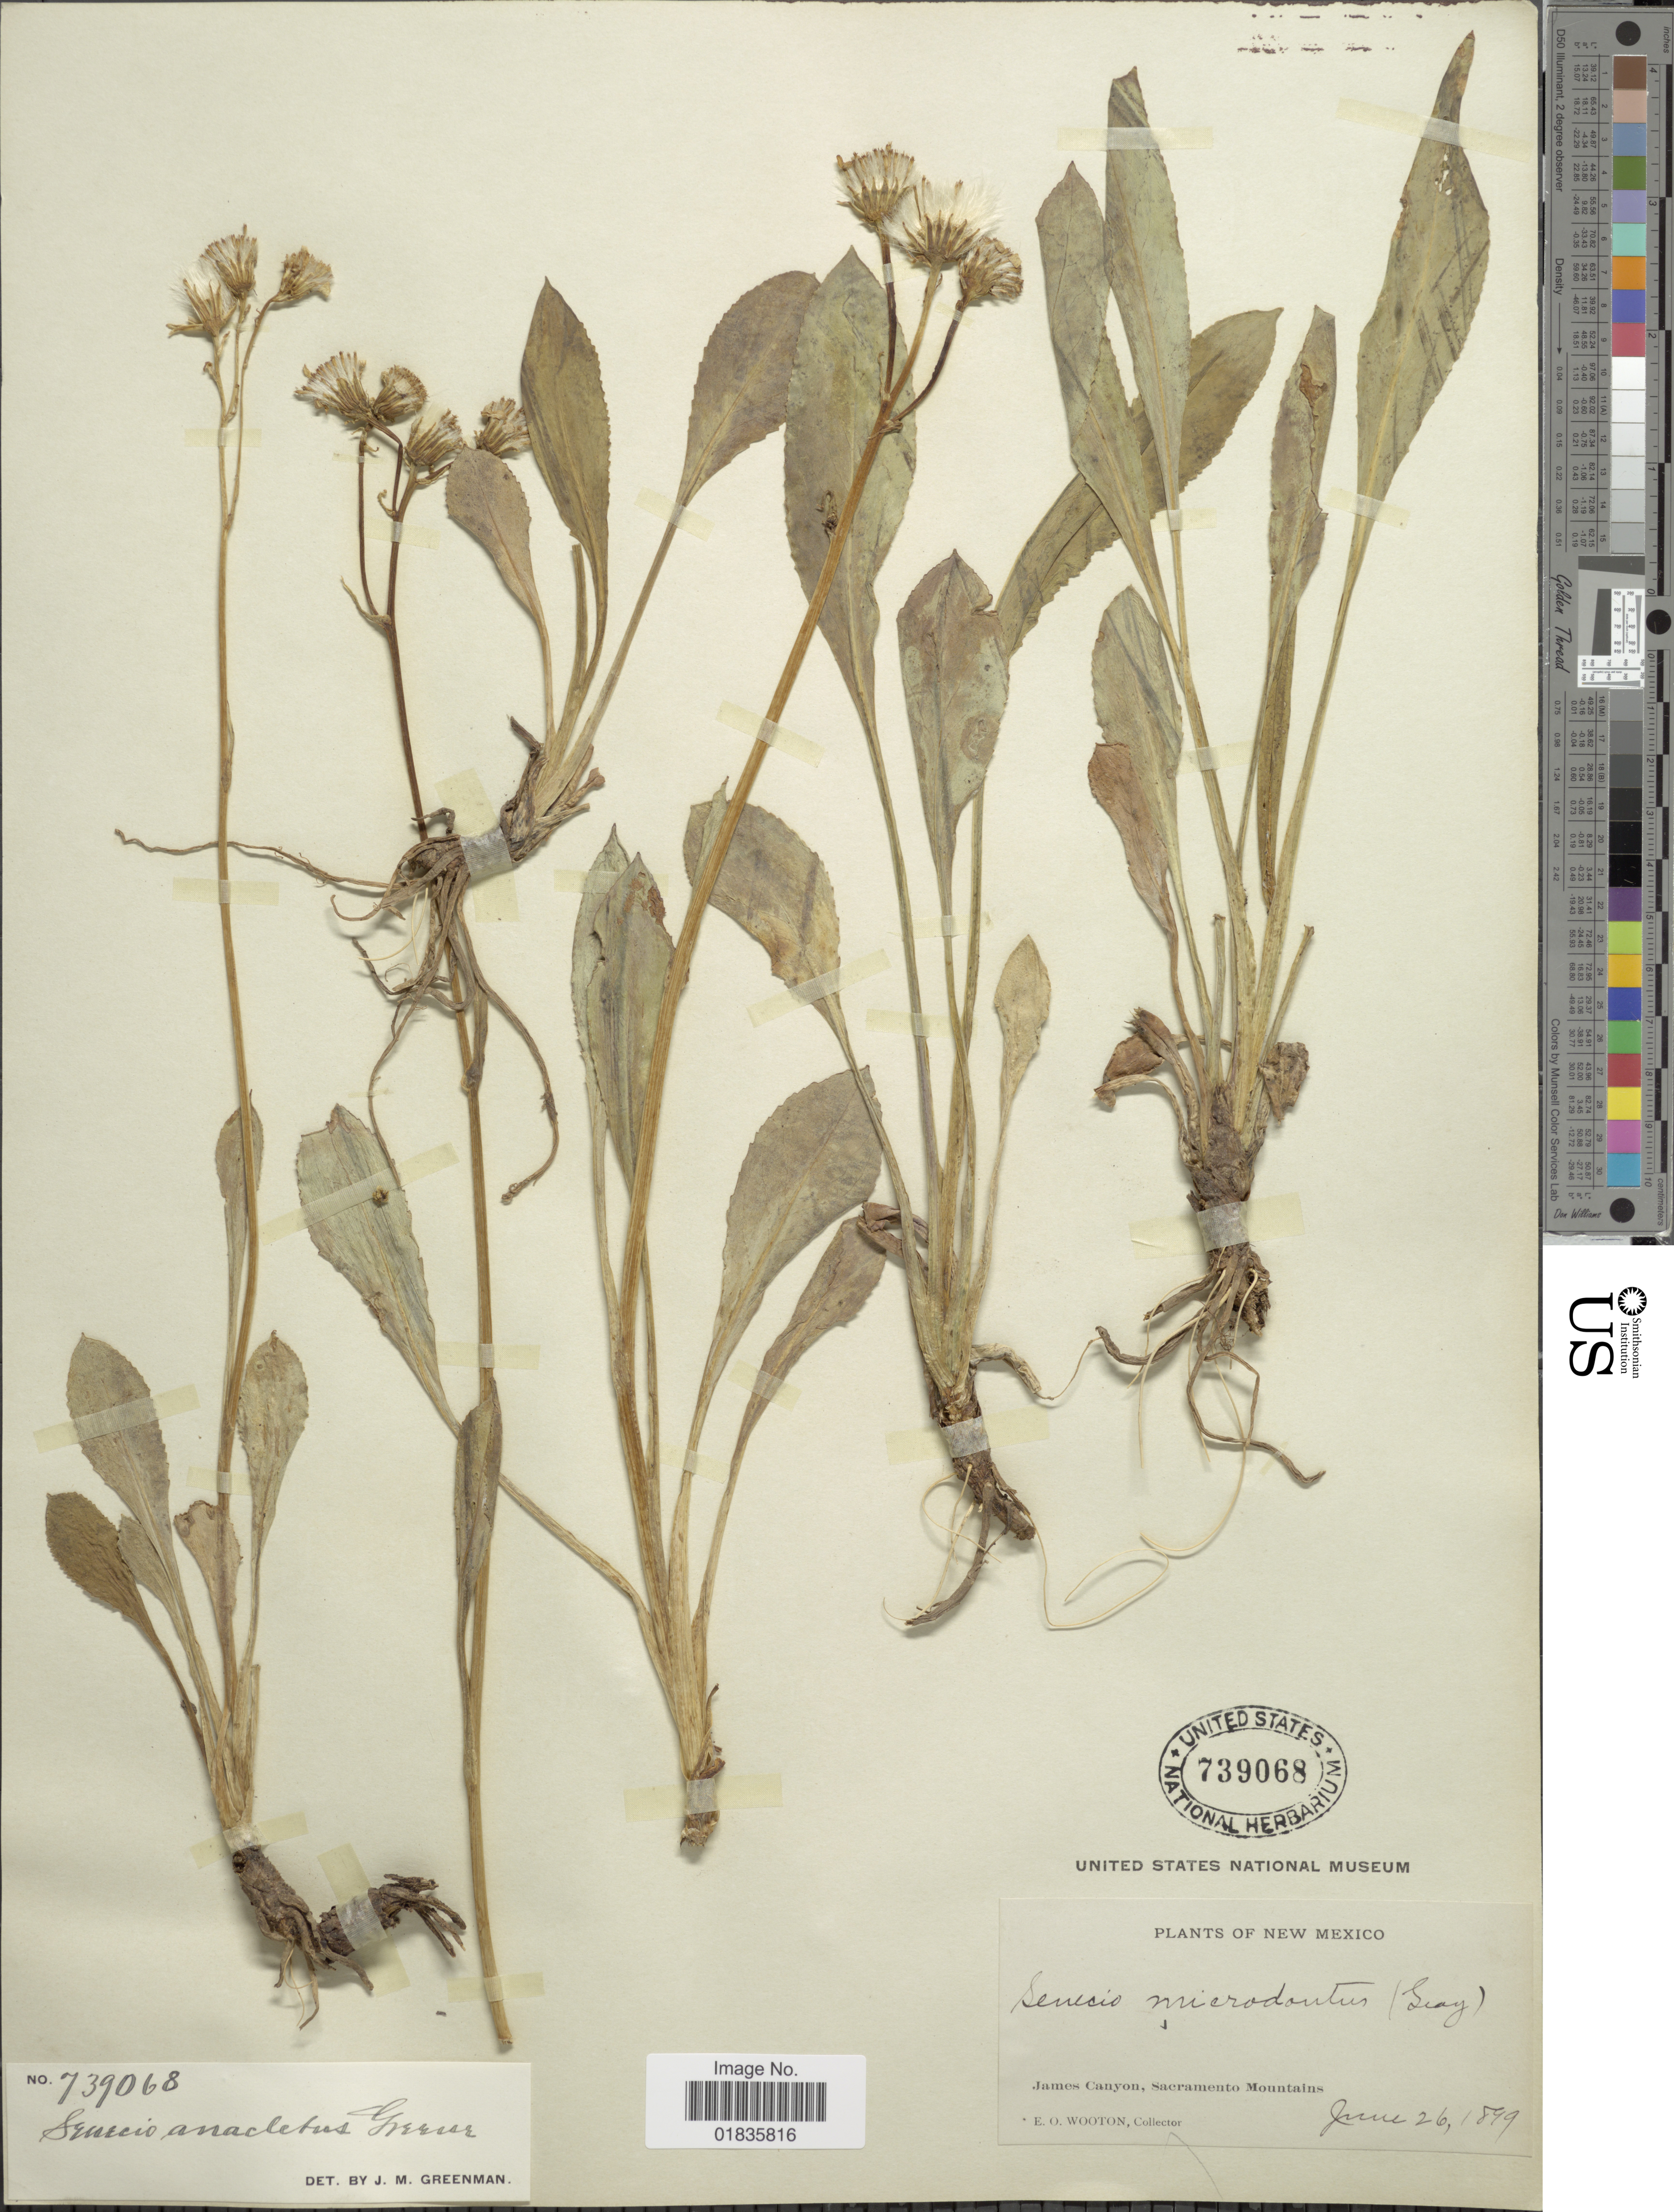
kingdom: Plantae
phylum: Tracheophyta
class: Magnoliopsida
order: Asterales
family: Asteraceae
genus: Senecio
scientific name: Senecio wootonii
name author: Greene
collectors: E. O. Wooton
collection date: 1899-06-26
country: United States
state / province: New Mexico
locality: James Canyon, Sacramento Mountains.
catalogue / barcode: US 739068